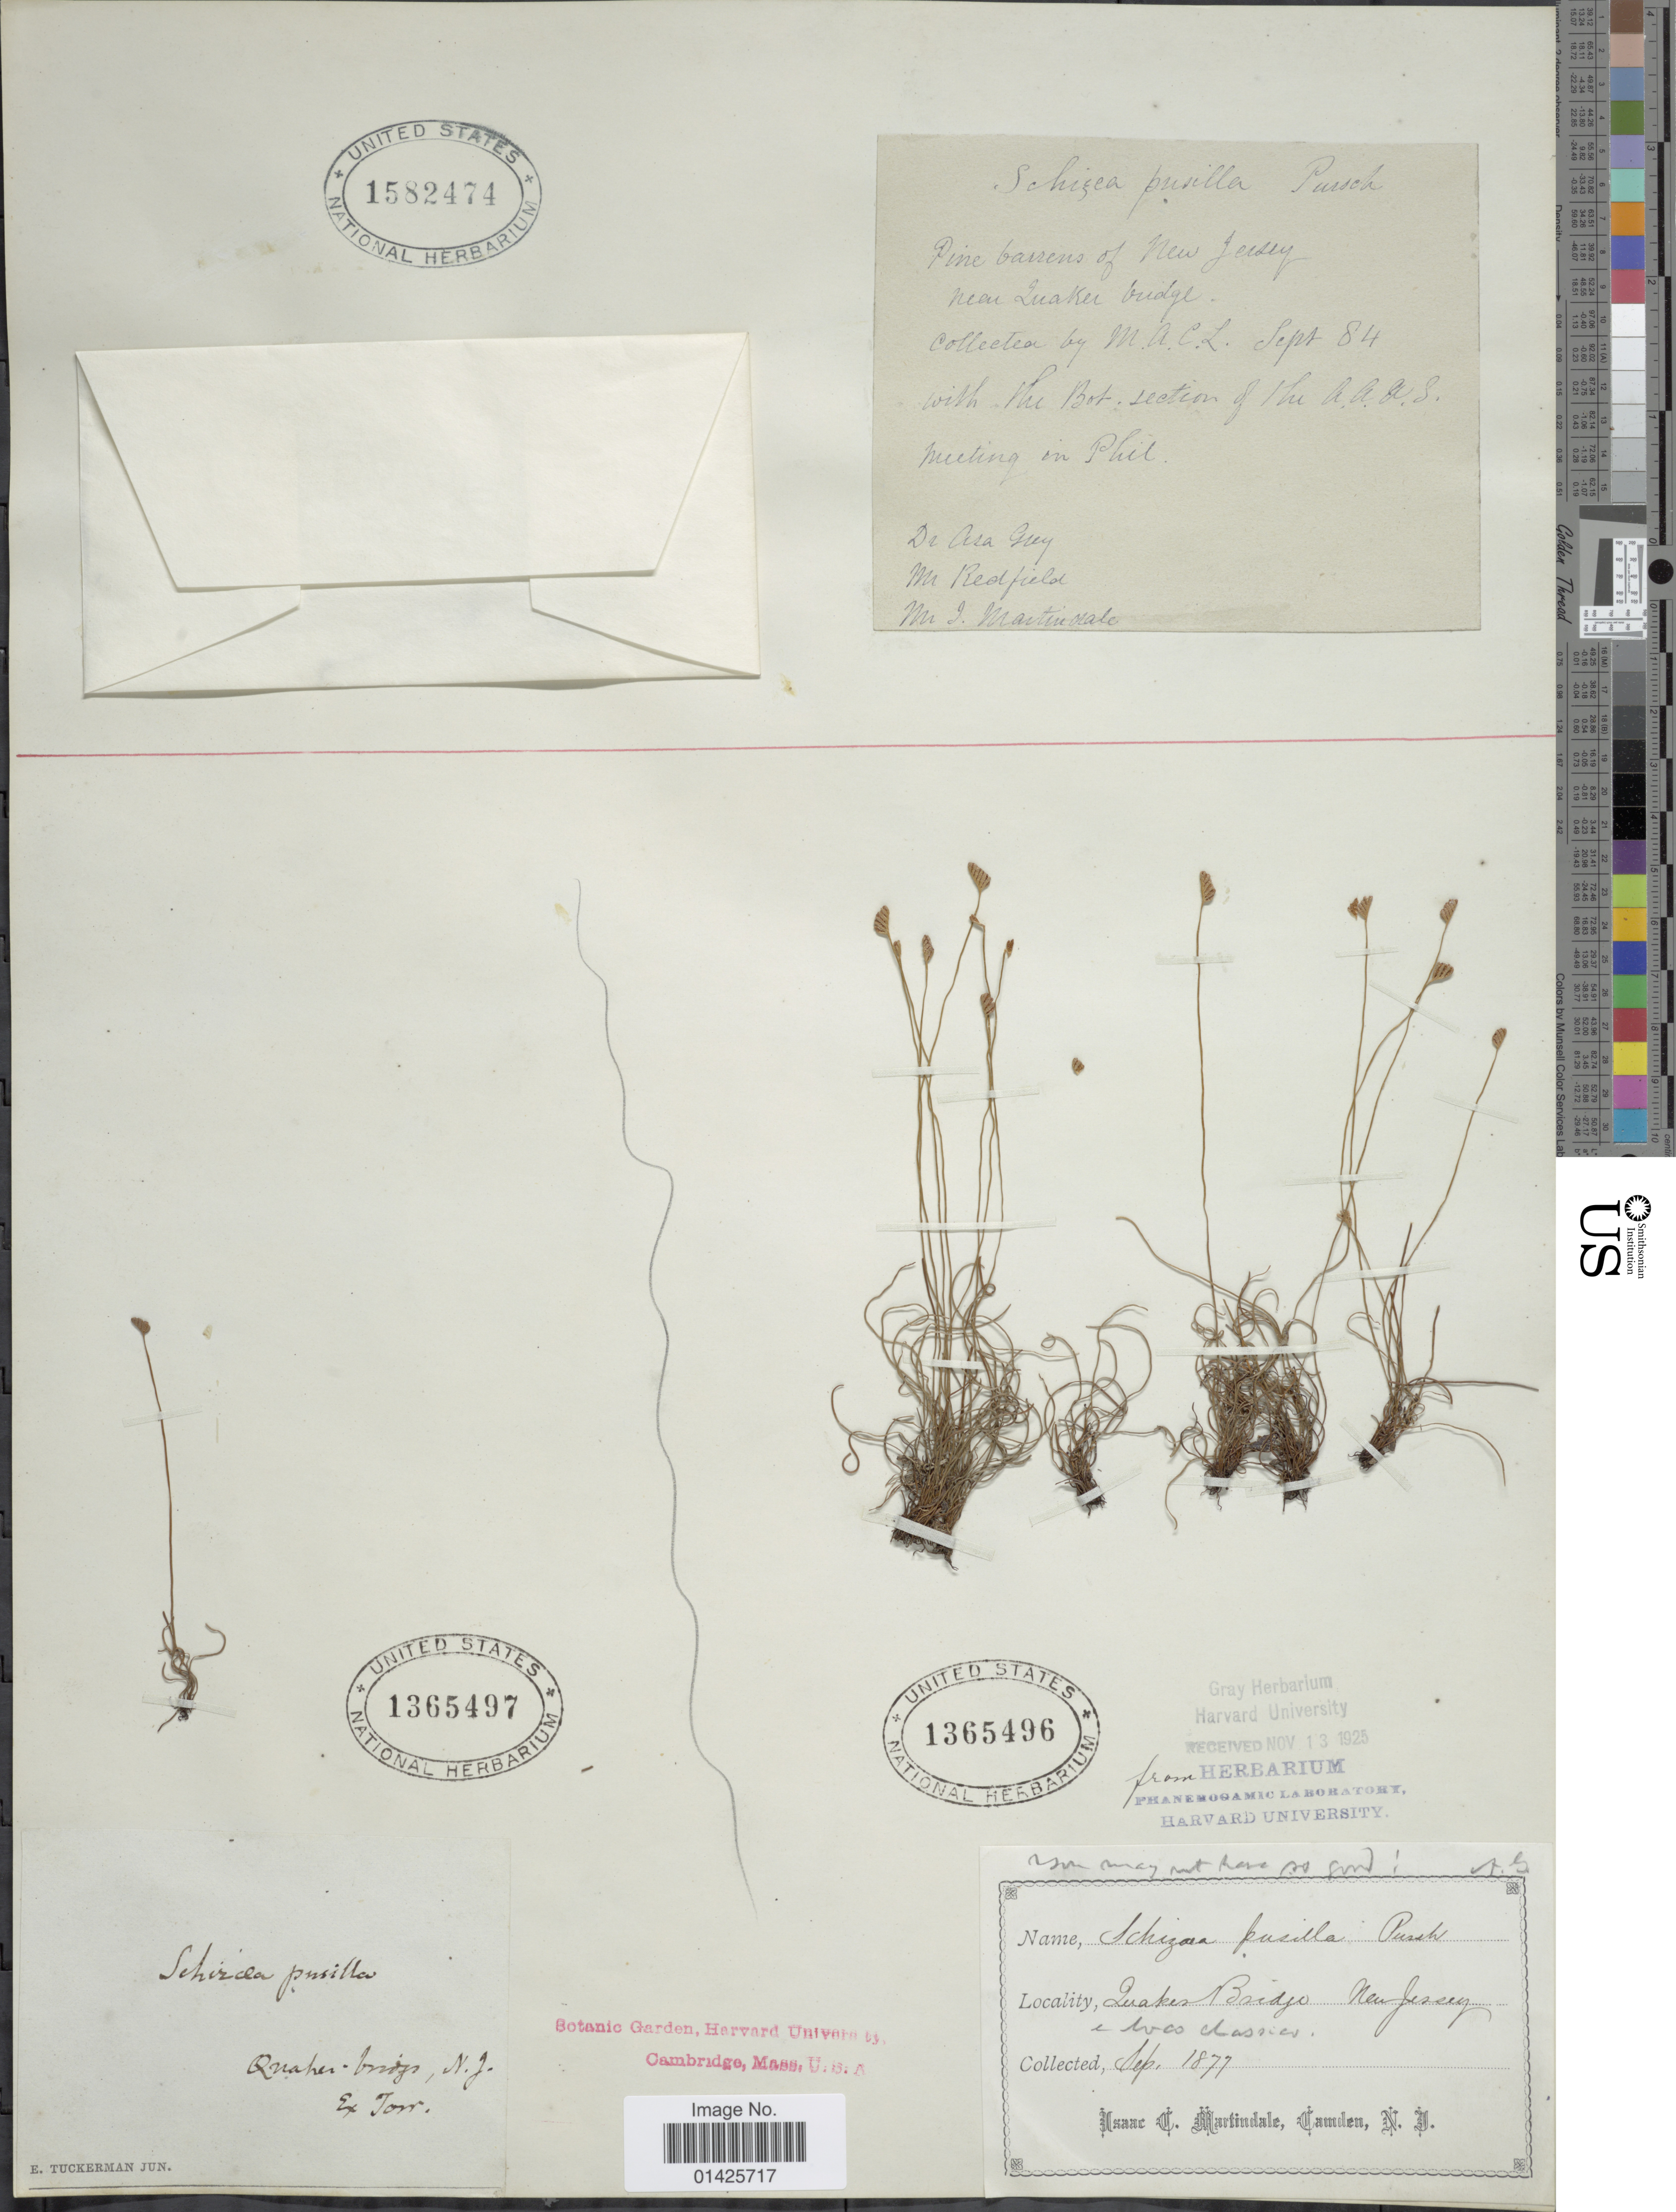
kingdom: Plantae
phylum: Tracheophyta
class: Polypodiopsida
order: Schizaeales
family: Schizaeaceae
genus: Schizaea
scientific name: Schizaea pusilla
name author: Pursh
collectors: E. Tuckerman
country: United States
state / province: New Jersey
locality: Quaker bridge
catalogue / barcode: US 1365497-2